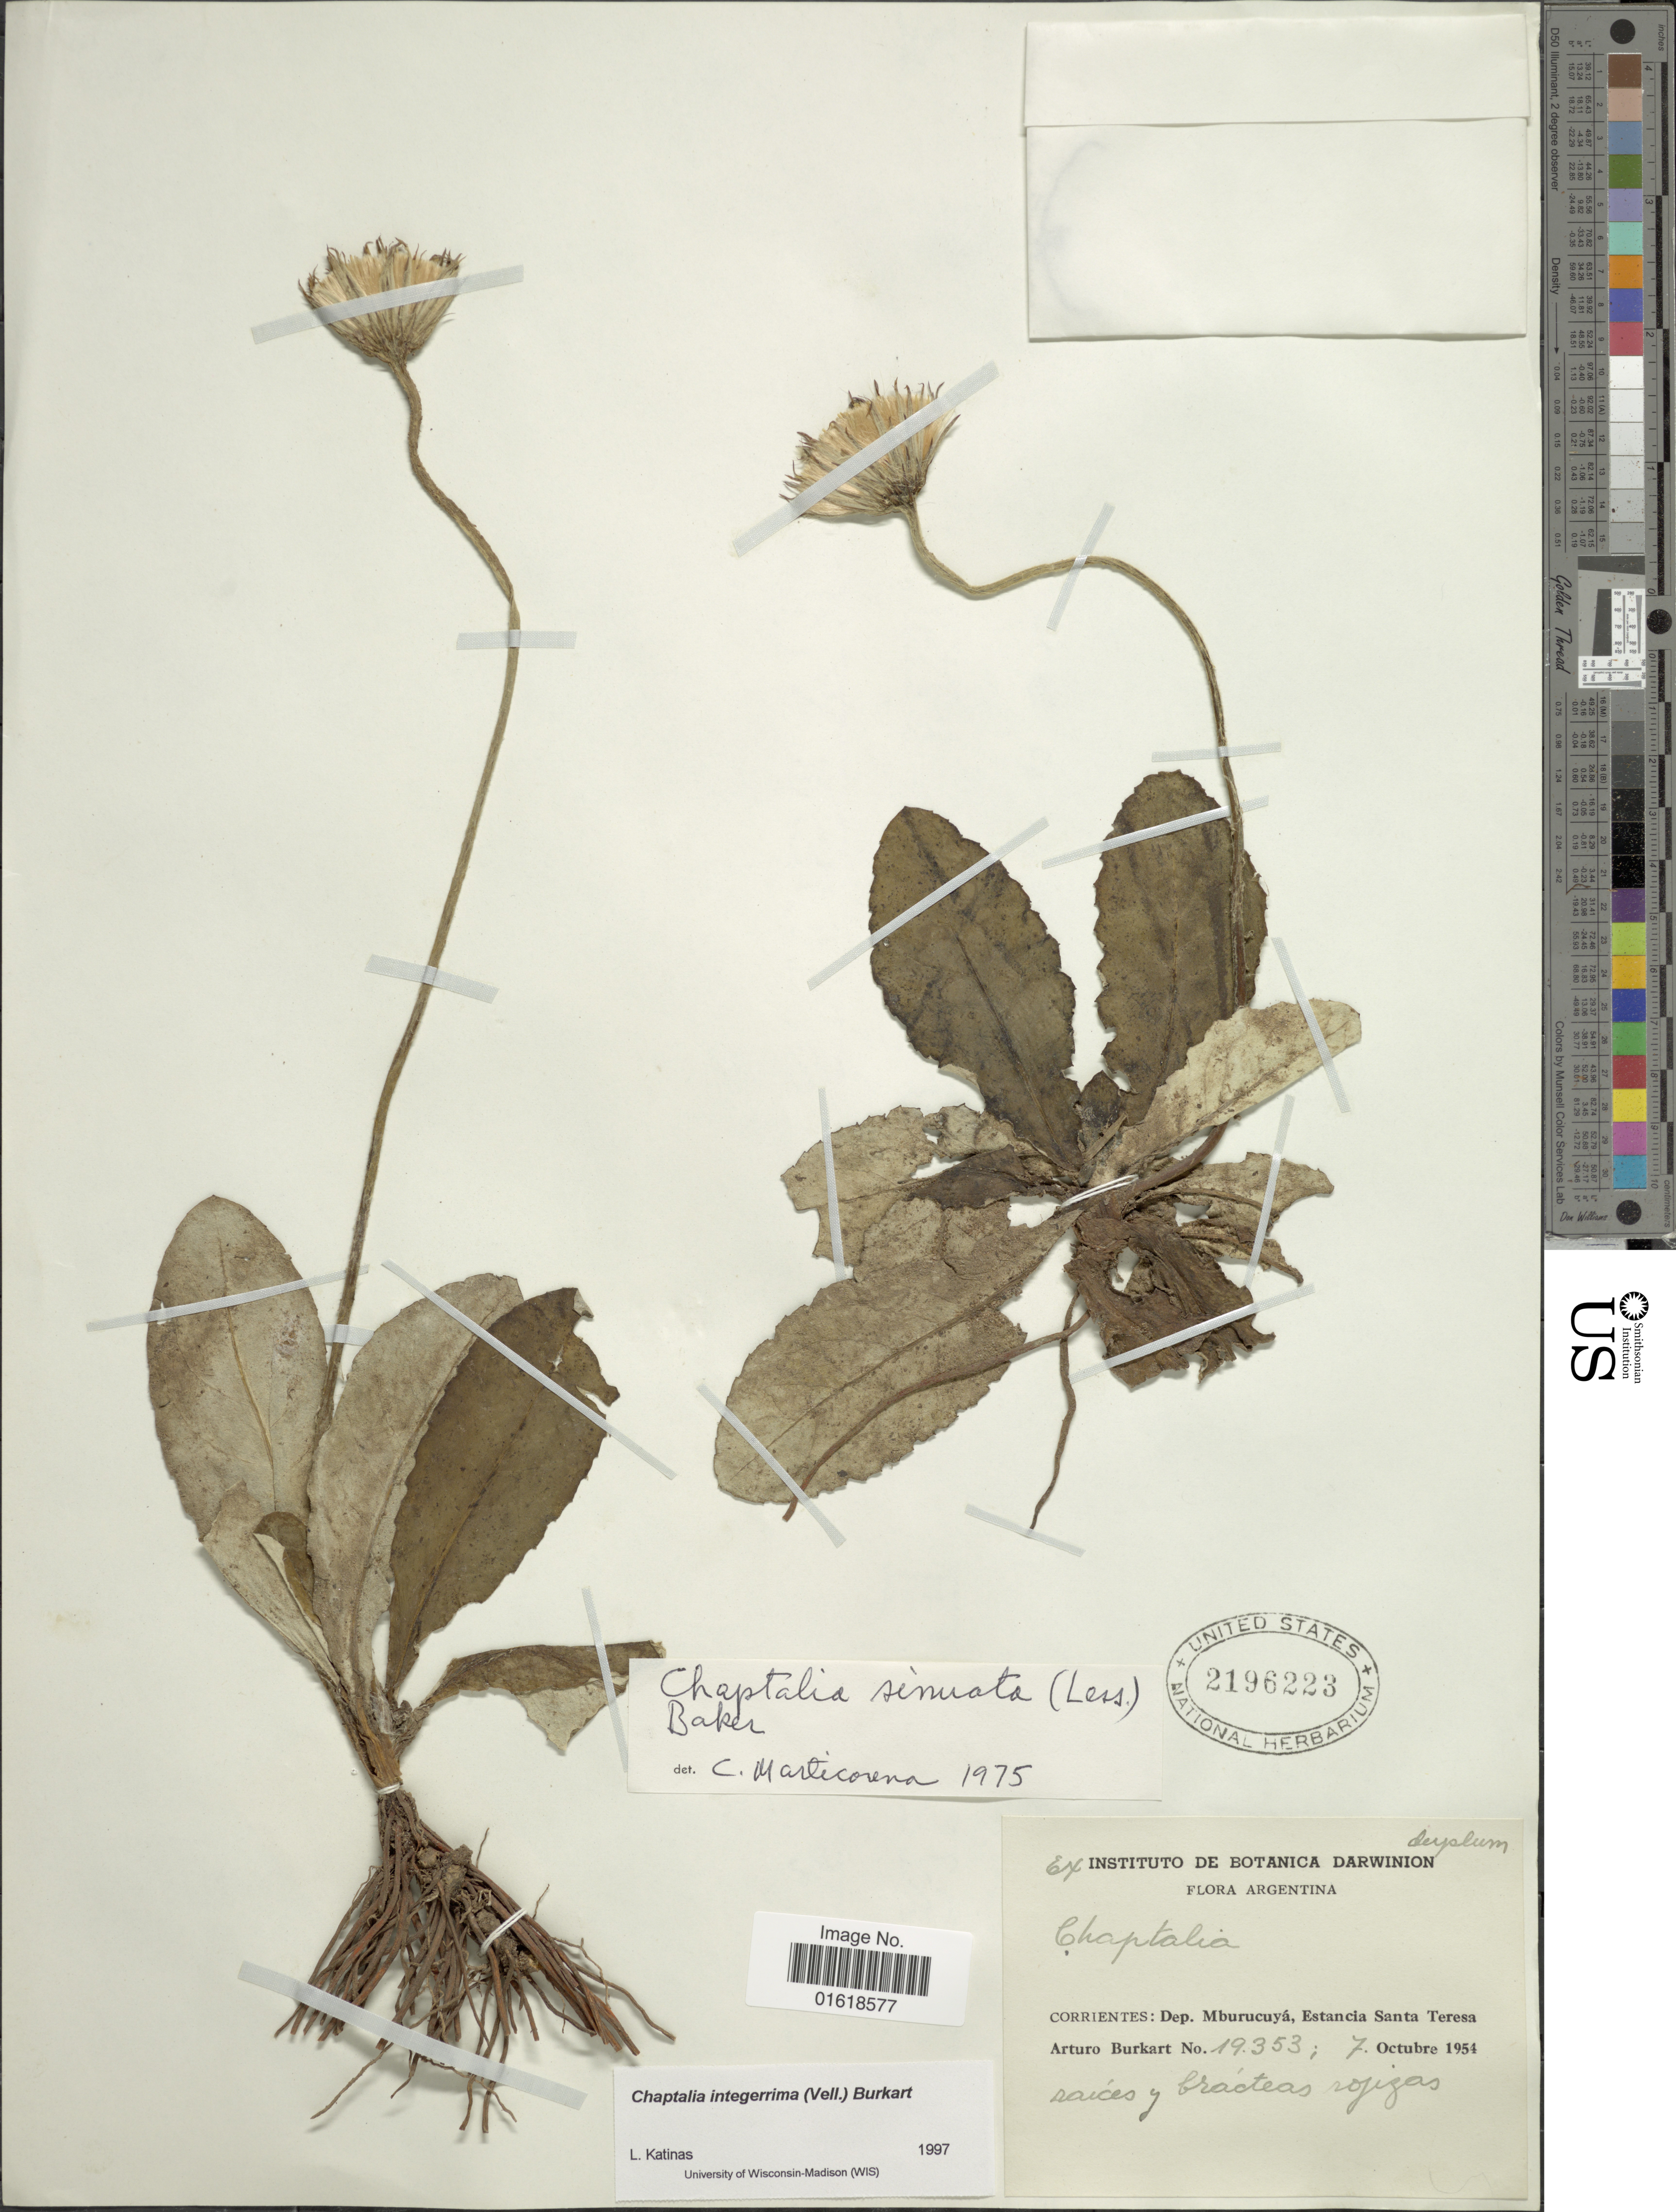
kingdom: Plantae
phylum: Tracheophyta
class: Magnoliopsida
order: Asterales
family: Asteraceae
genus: Chaptalia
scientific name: Chaptalia integerrima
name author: (Vell.) Burkart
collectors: A. E. Burkart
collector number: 19353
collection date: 1954-10-07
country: Argentina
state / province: Corrientes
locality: Corrientes: Dep. Mburucuyá, Estancia Santa Teresa.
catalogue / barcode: US 2196223